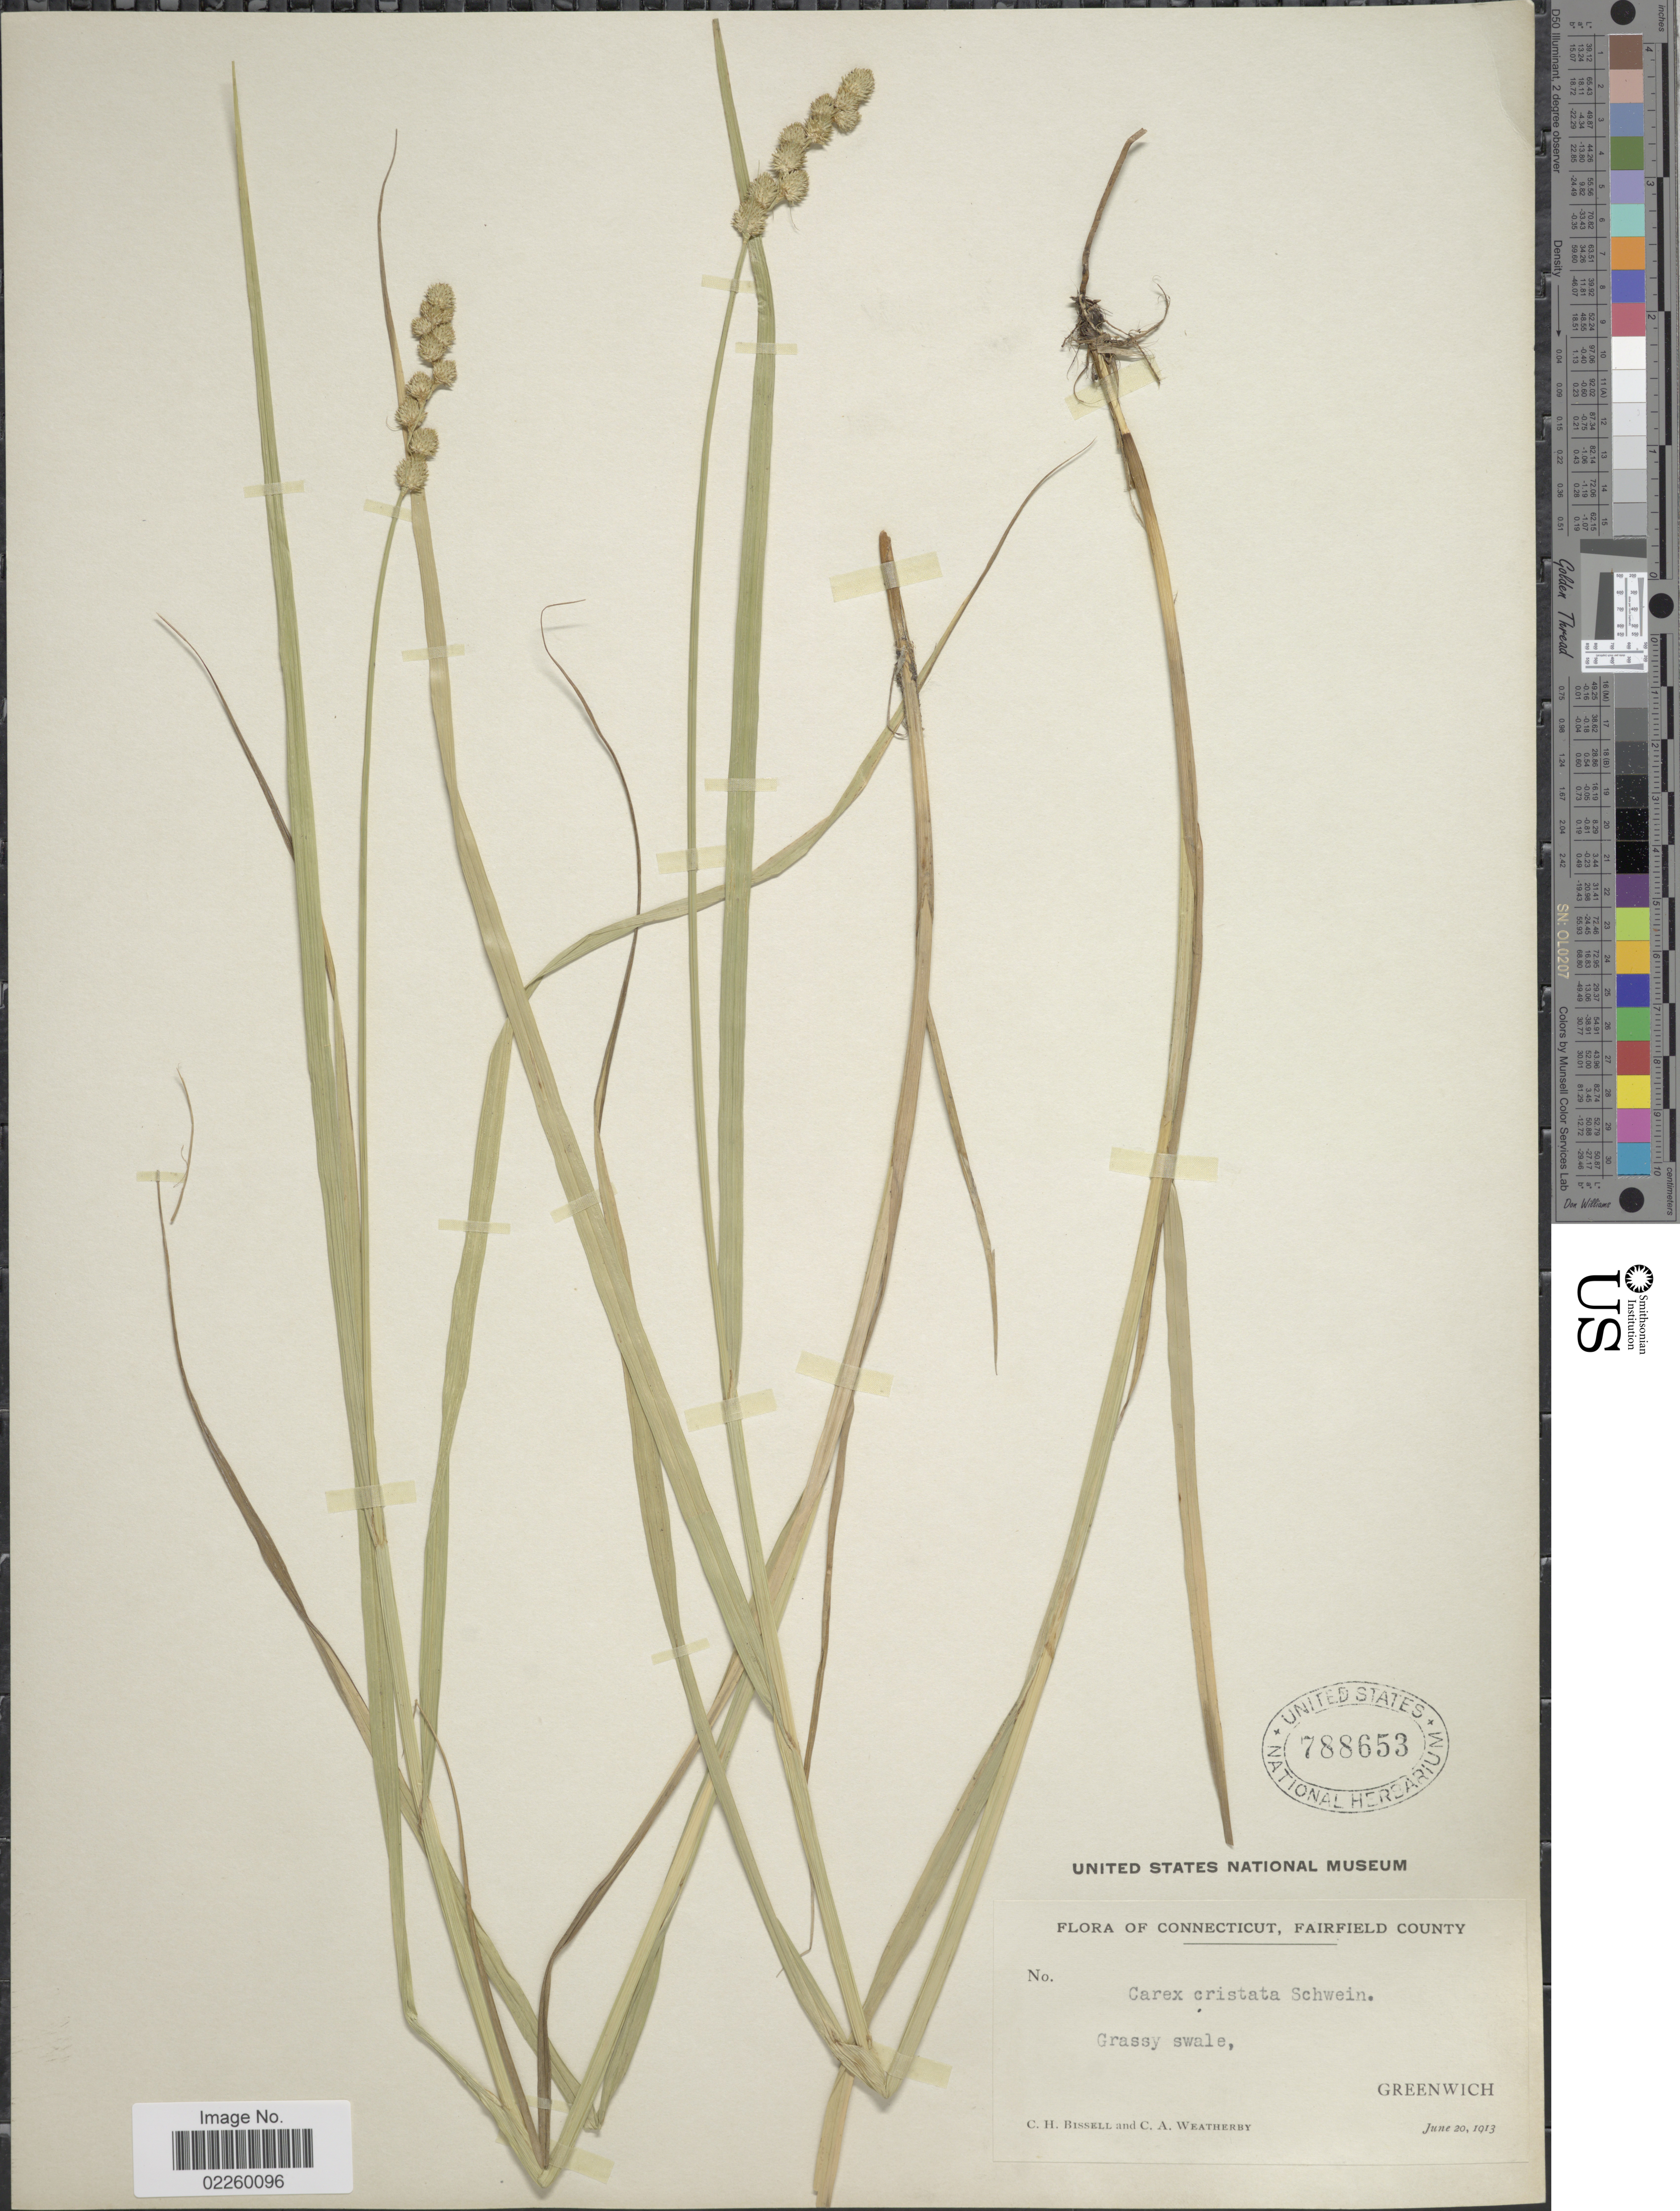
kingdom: Plantae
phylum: Tracheophyta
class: Liliopsida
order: Poales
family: Cyperaceae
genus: Carex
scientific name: Carex cristatella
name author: Britton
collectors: C. Bissell & C. A. Weatherby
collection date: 1913-06-20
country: United States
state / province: Connecticut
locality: Fairfield County. Greenwich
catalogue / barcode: US 788653